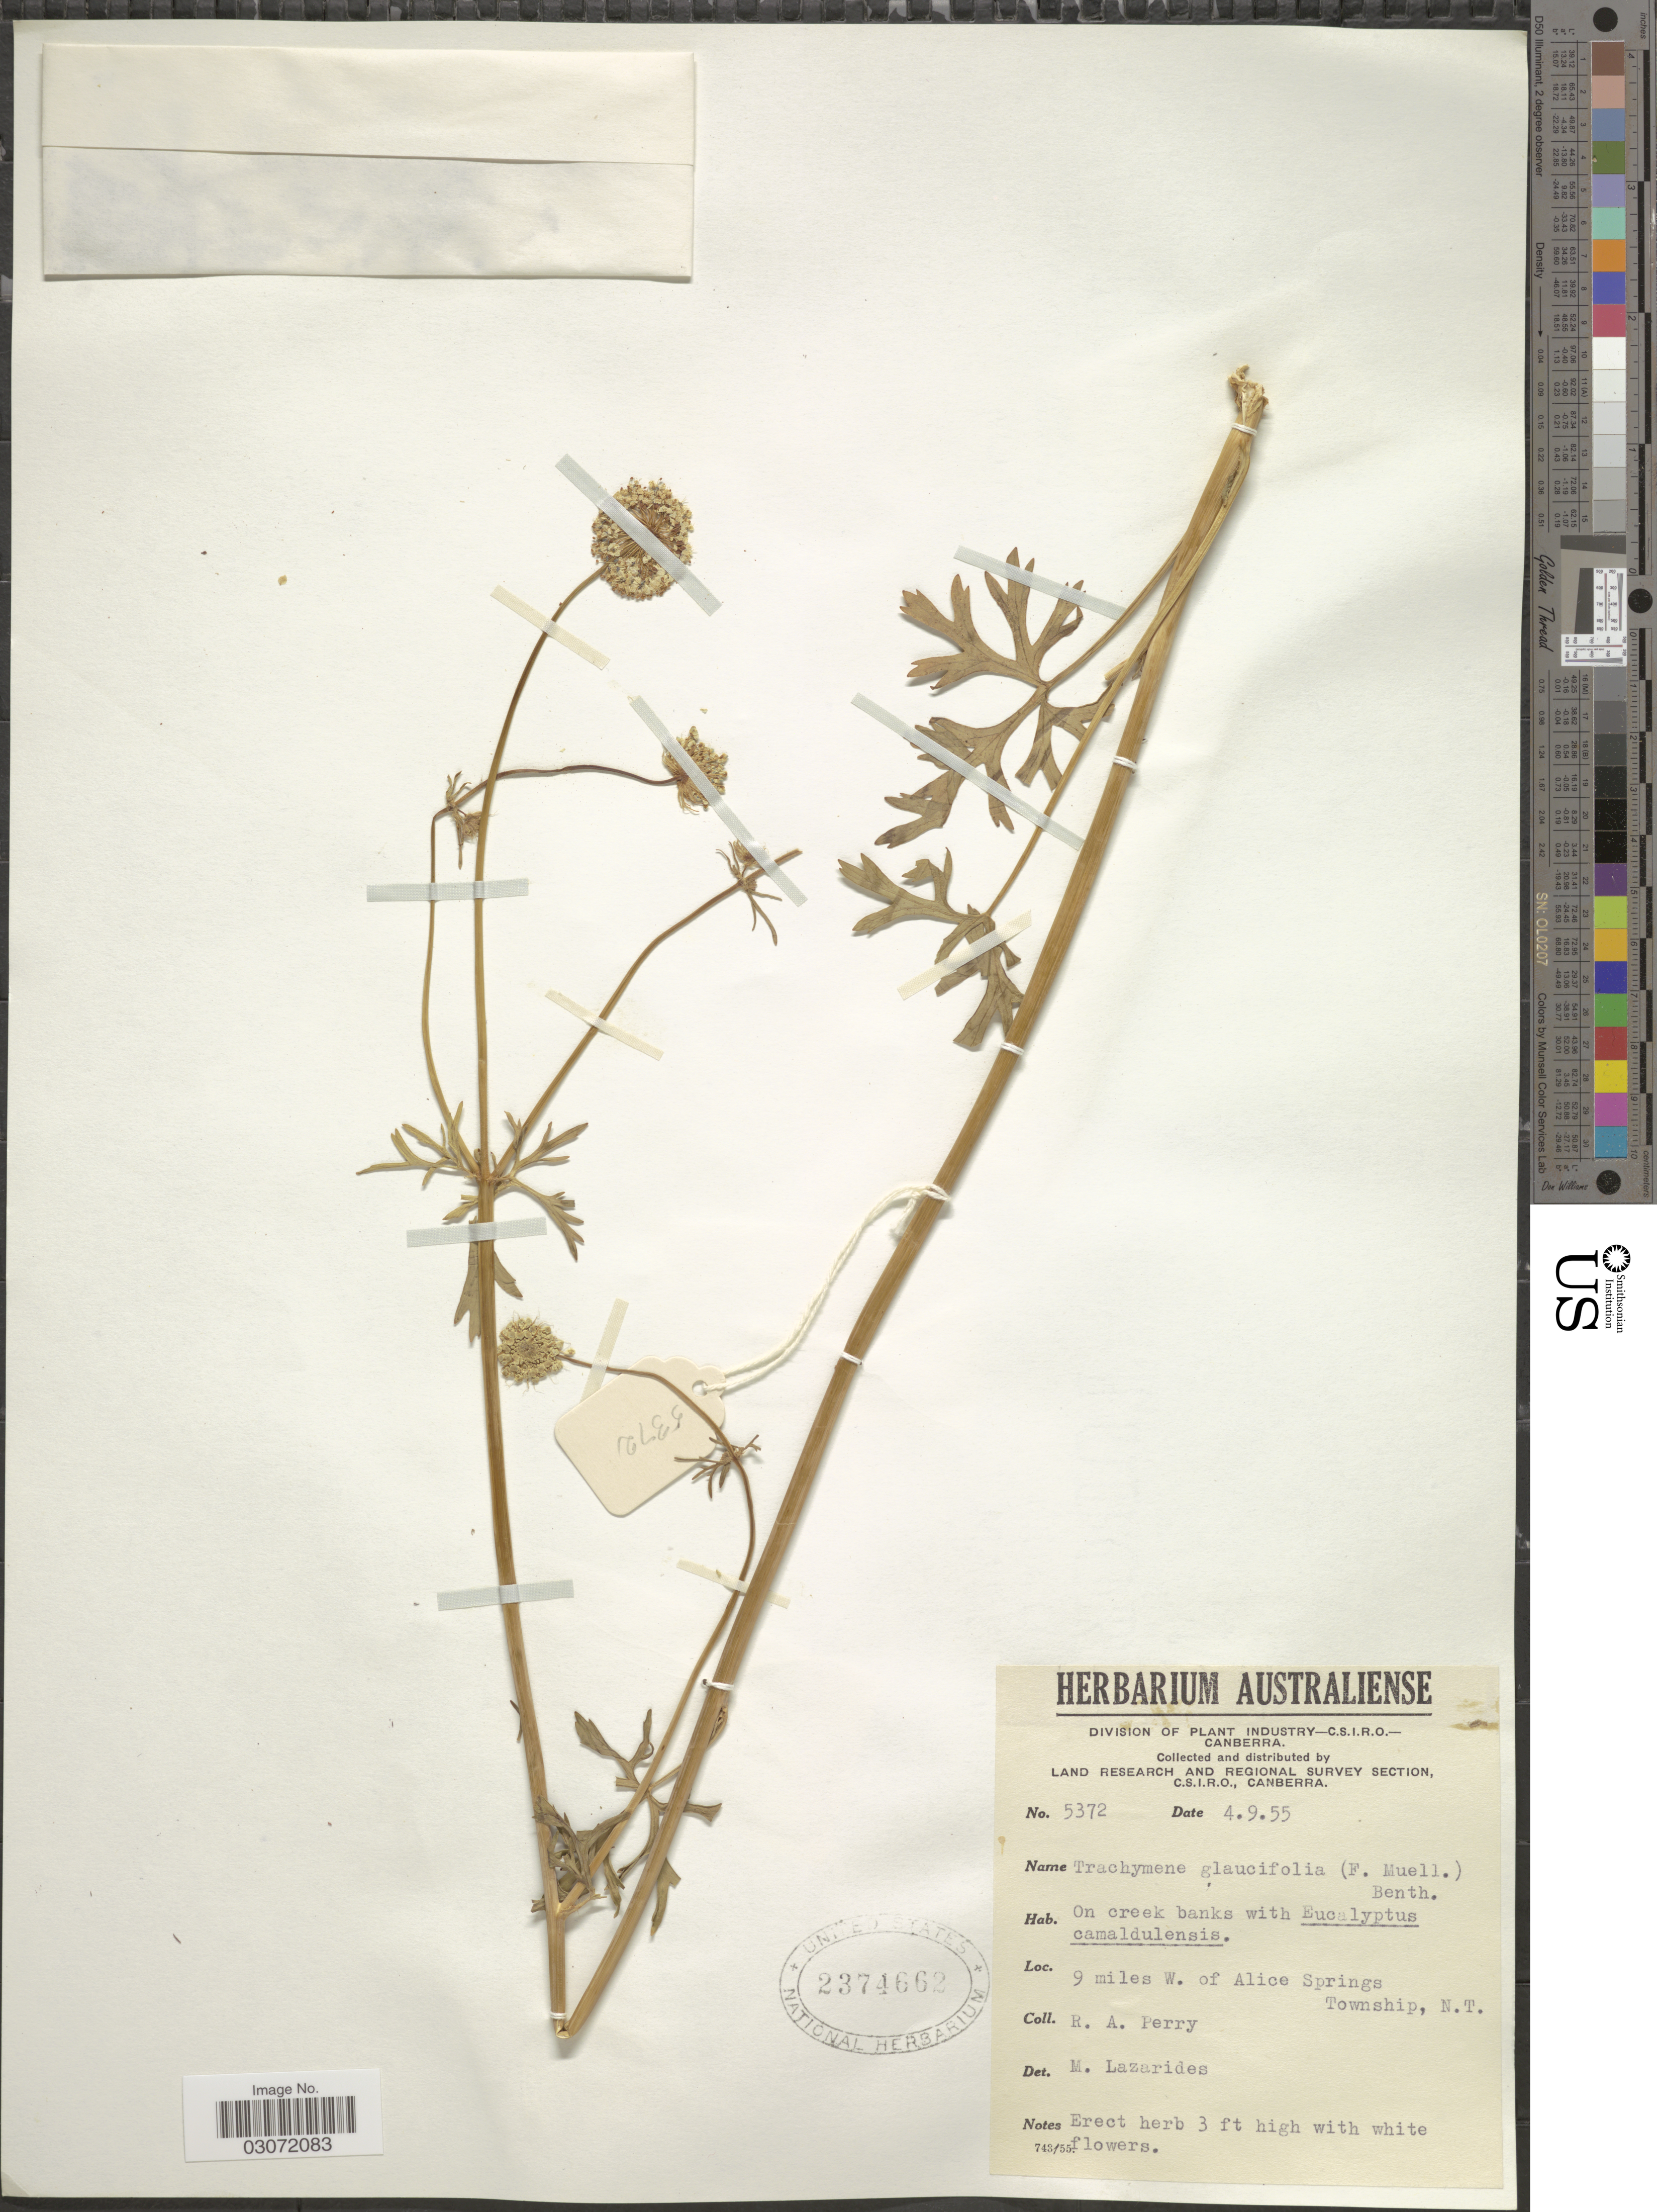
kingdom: Plantae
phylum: Tracheophyta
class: Magnoliopsida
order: Apiales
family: Araliaceae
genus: Trachymene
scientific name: Trachymene glaucifolia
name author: Benth.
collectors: Perry, R. A.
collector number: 5372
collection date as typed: Transcribed d/m/y: 4/9/55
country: Australia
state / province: Northern Territory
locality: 9 miles W. of Alice Springs Township, N.T.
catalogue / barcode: US 2374662